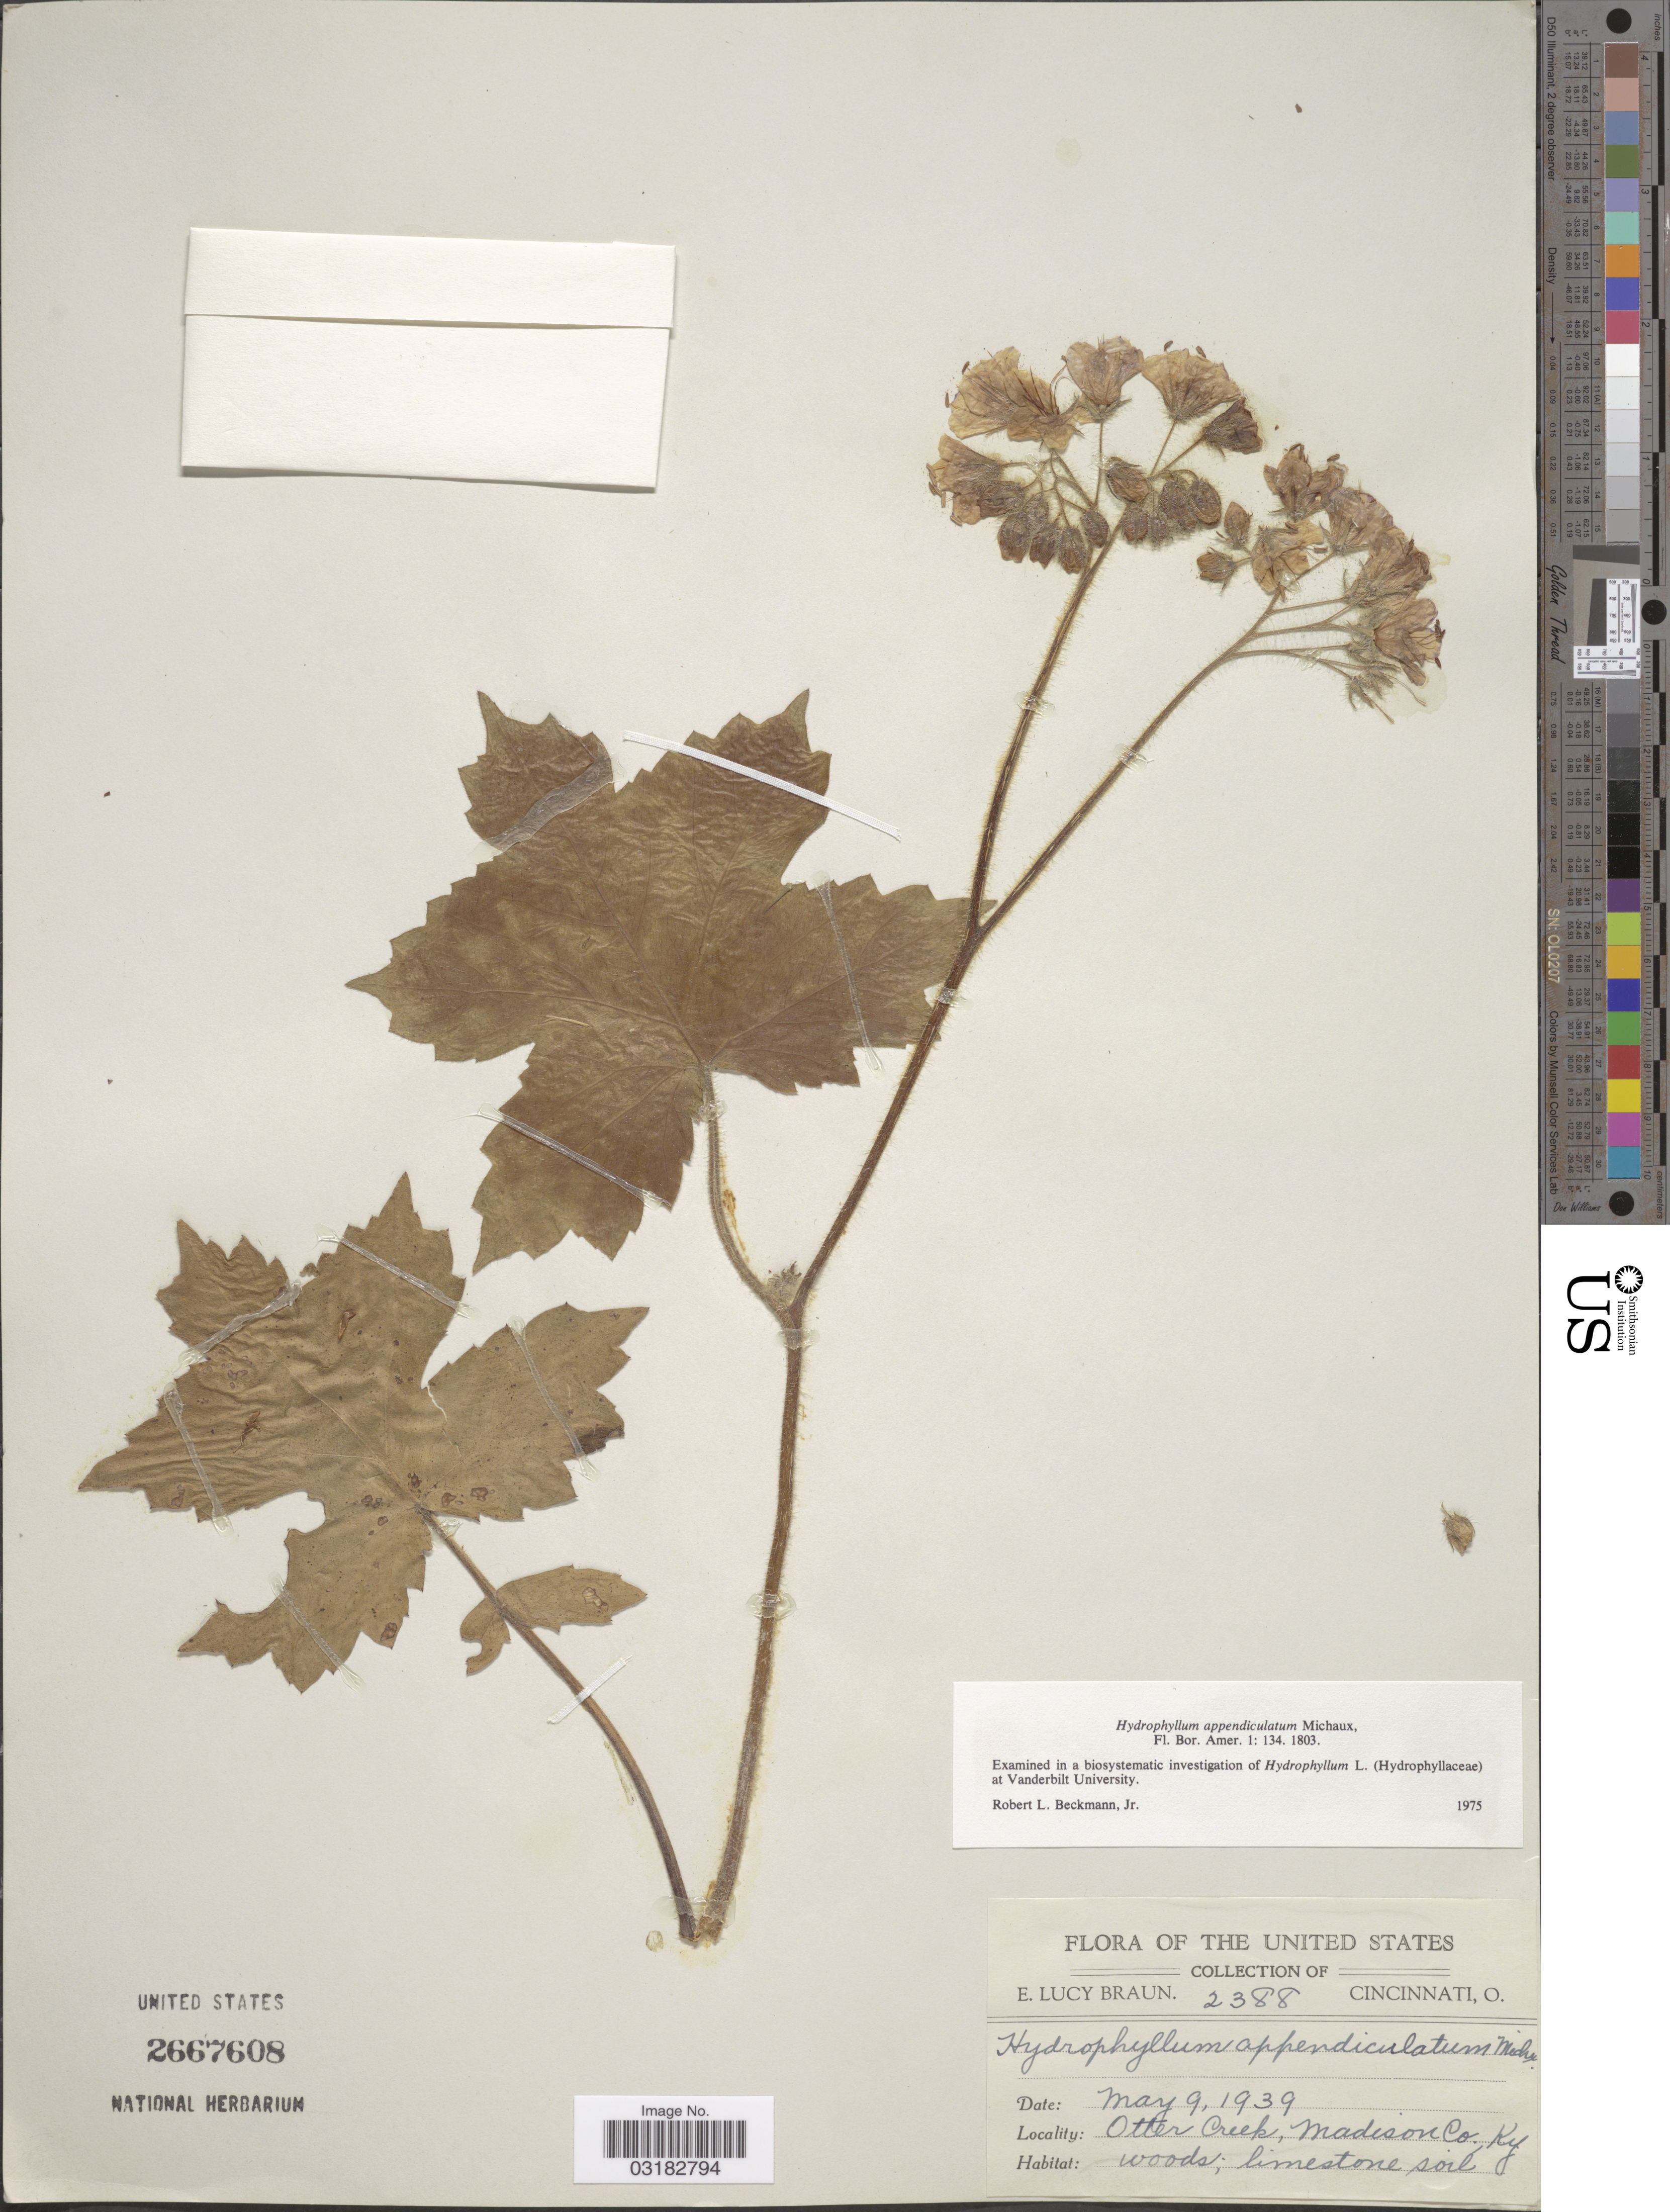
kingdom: Plantae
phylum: Tracheophyta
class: Magnoliopsida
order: Boraginales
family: Hydrophyllaceae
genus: Hydrophyllum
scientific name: Hydrophyllum appendiculatum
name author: Michx.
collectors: E. L. Braun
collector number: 2388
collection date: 1939-05-09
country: United States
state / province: Kentucky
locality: Otter Creek, Madison Co.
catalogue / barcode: US 2667608